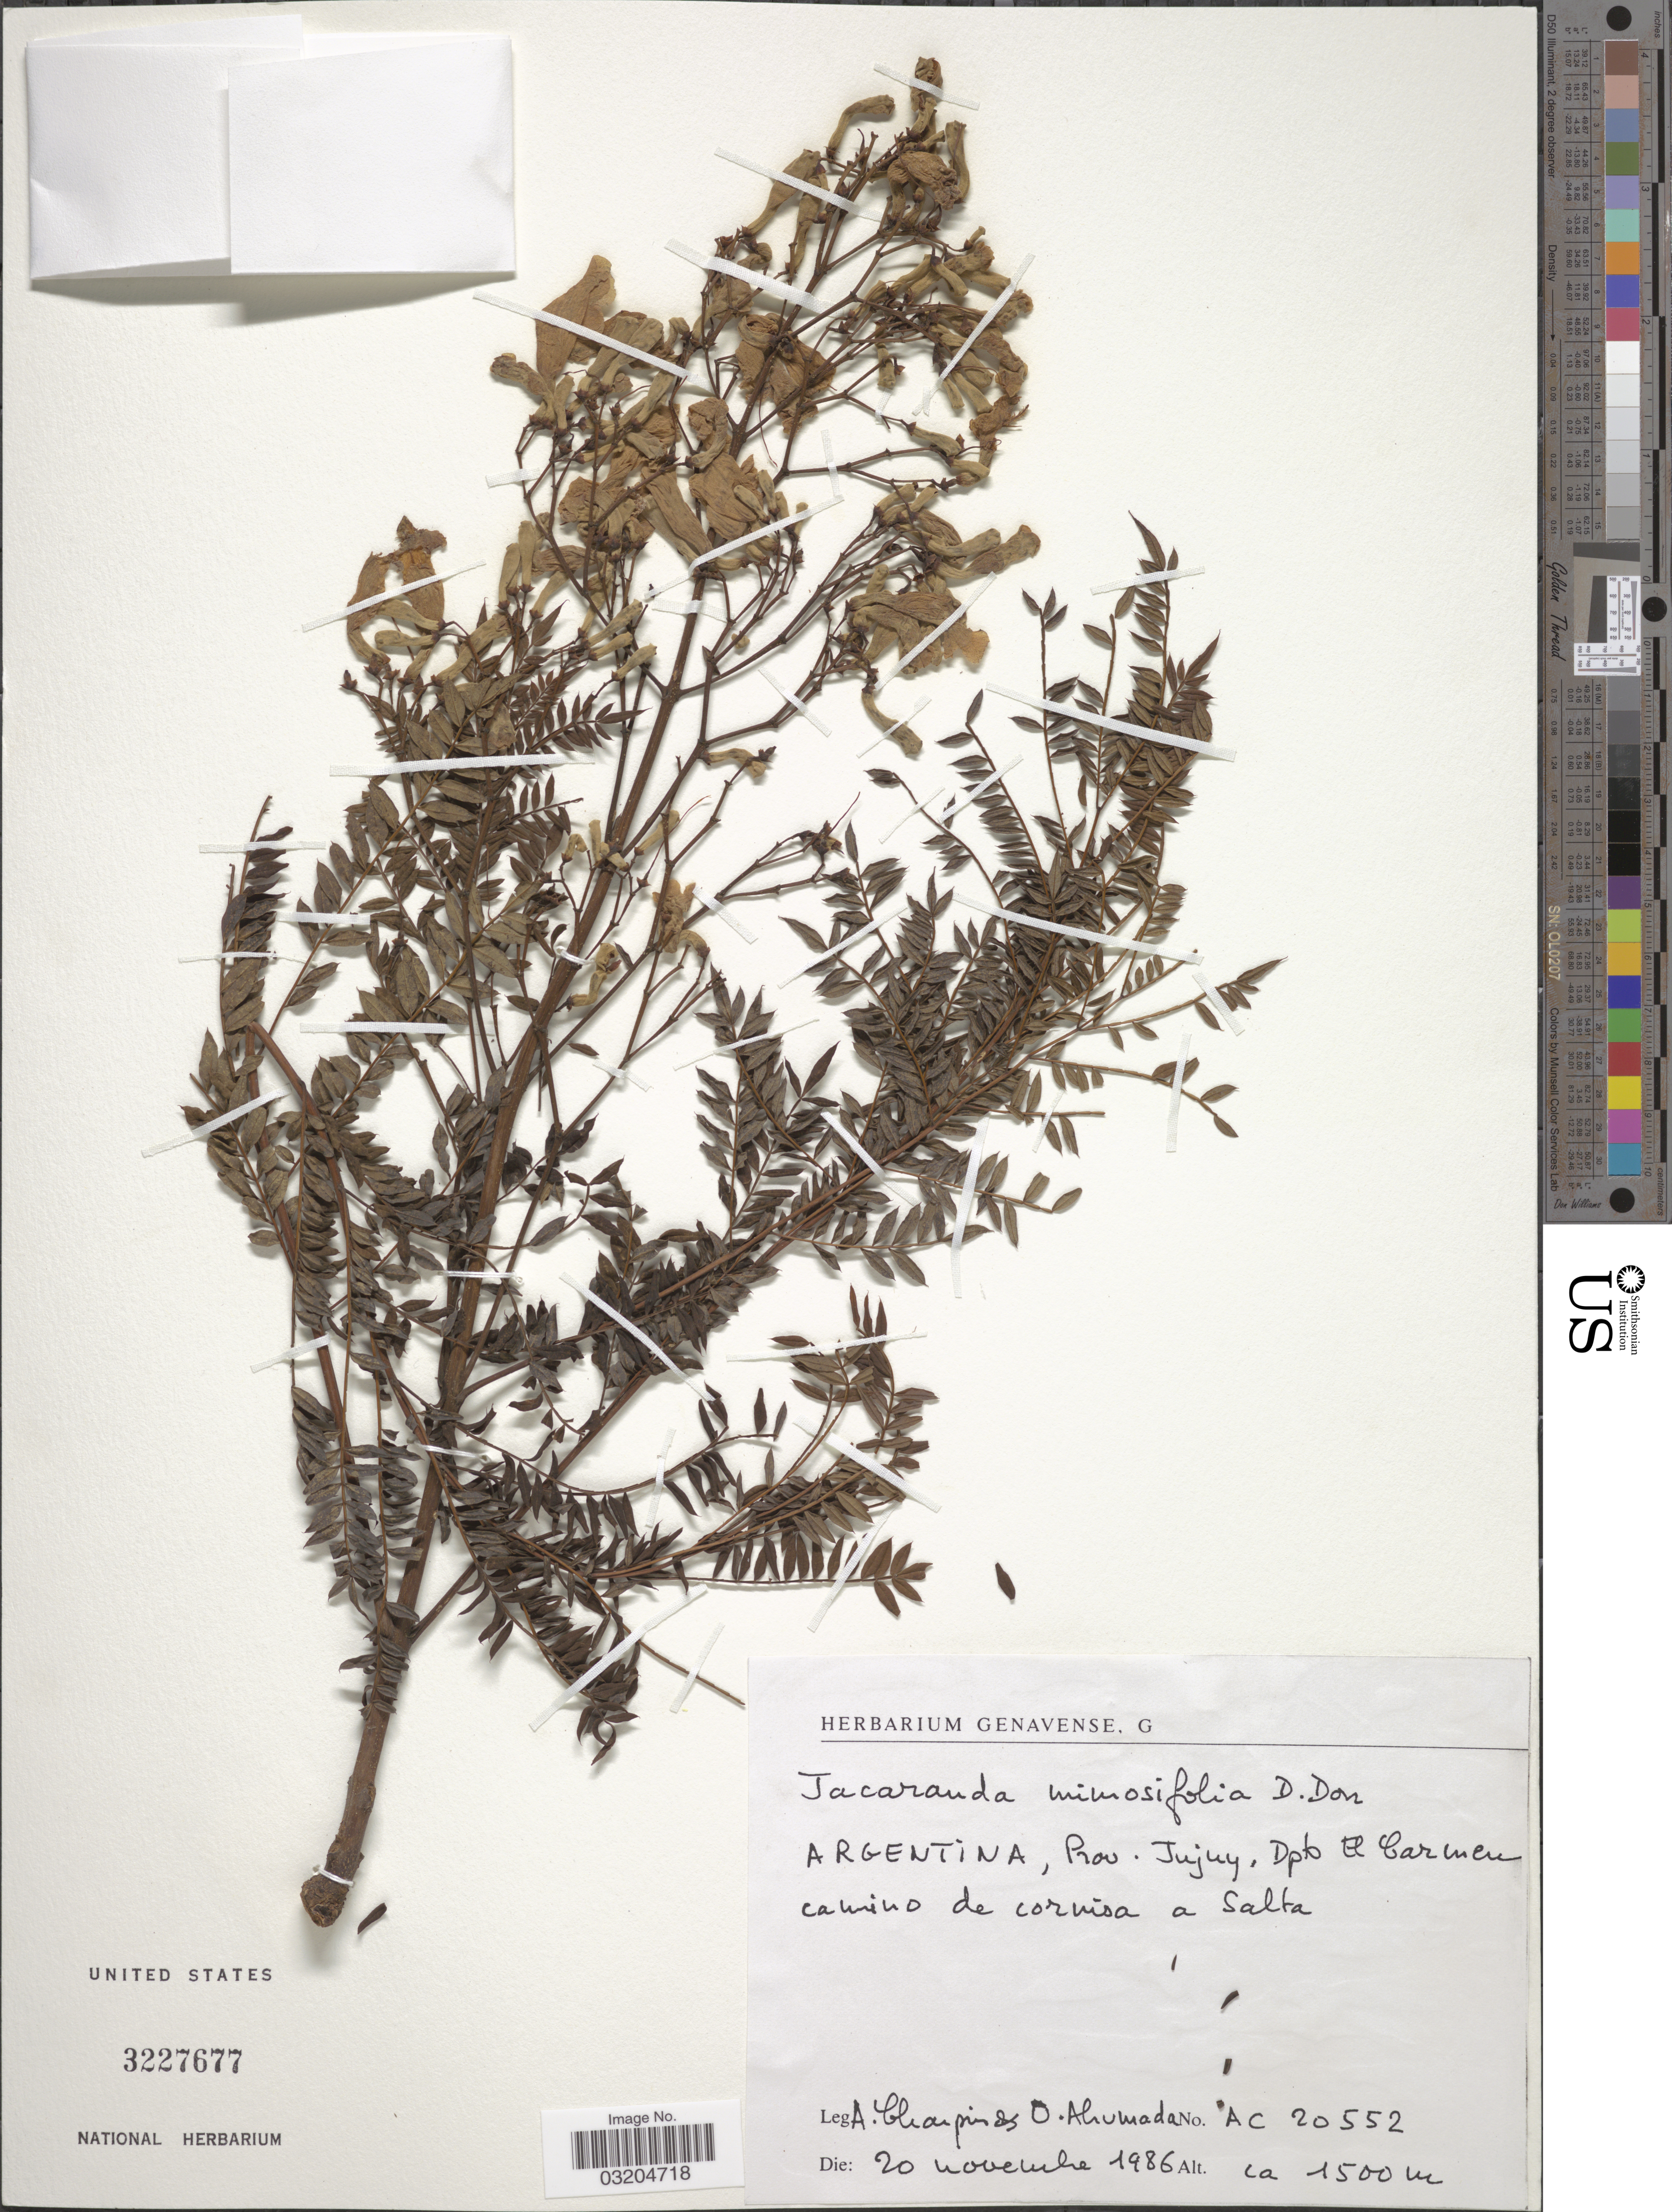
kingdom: Plantae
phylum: Tracheophyta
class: Magnoliopsida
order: Lamiales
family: Bignoniaceae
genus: Jacaranda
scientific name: Jacaranda mimosifolia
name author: D. Don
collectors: A. Charpin & O. Ahumada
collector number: AC20552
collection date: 1986-11-20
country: Argentina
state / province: Jujuy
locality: Dpto. El Carmen camino de cornisa a Salta.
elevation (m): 1500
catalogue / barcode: US 3227677